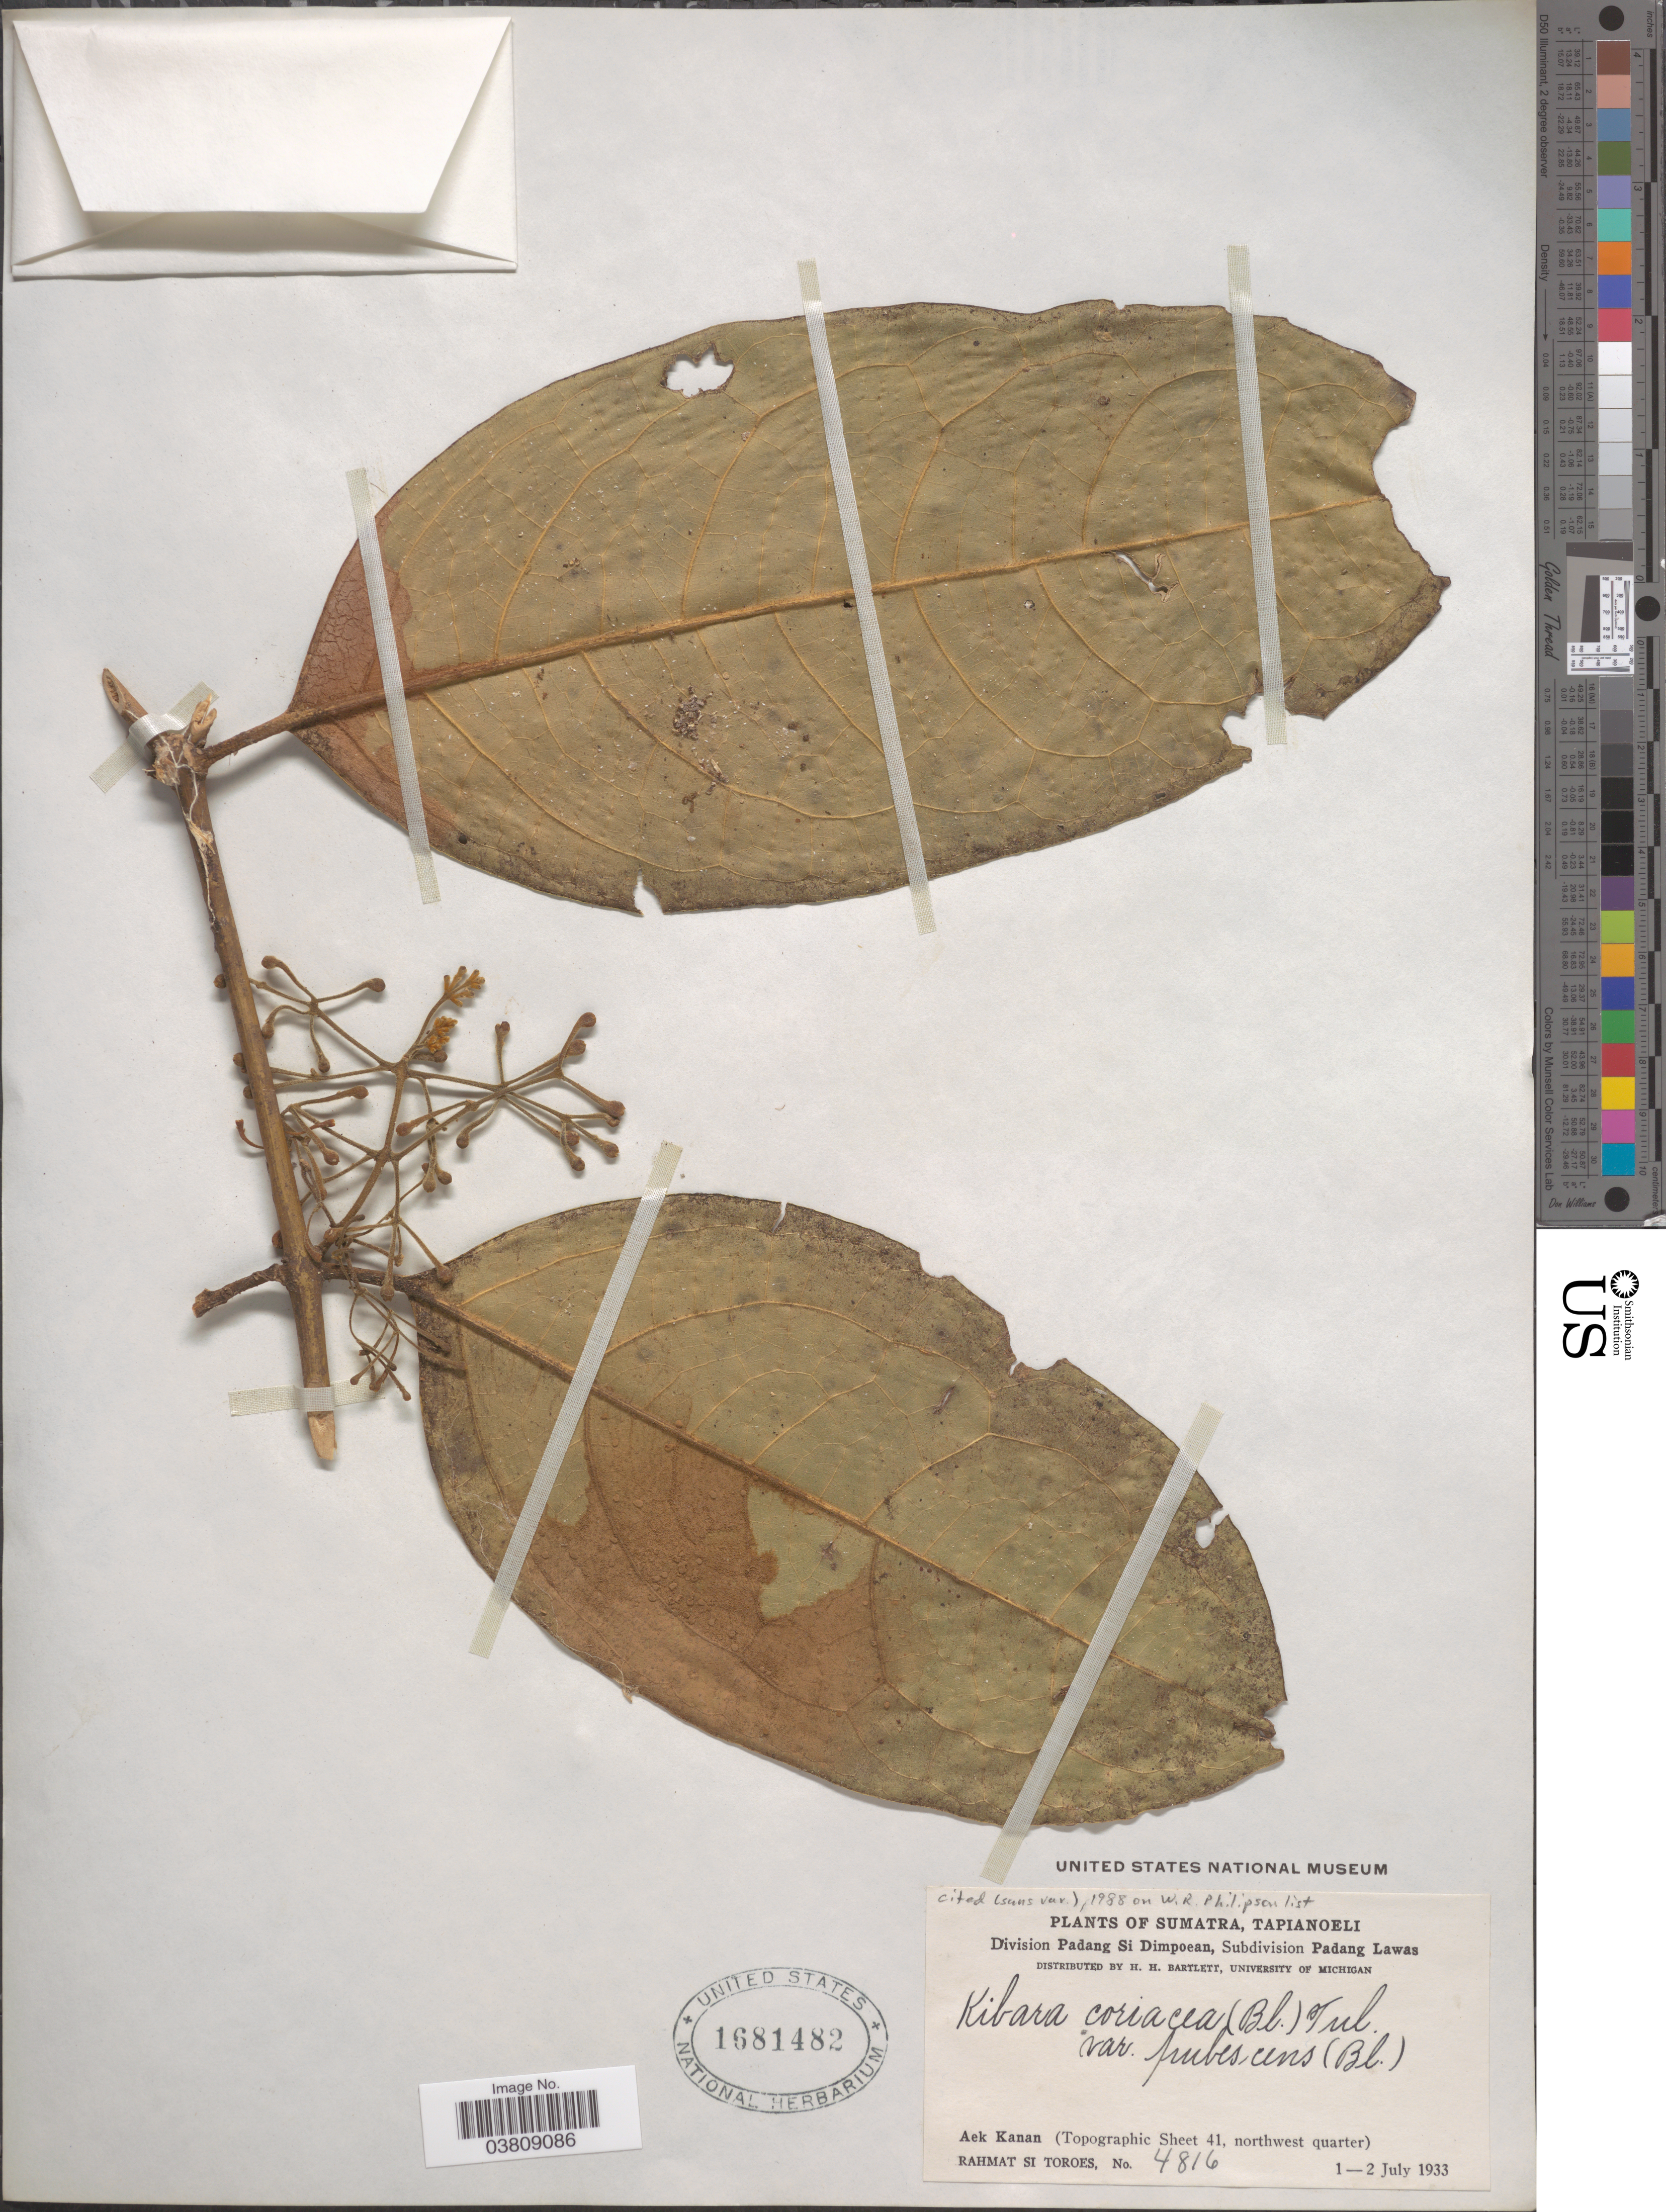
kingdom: Plantae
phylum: Tracheophyta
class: Magnoliopsida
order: Laurales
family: Monimiaceae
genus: Kibara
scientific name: Kibara coriacea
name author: (Blume) Hook. f. & Thomson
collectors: Rahmat Si Boeea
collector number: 4816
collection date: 1933-07-01/1933-07-02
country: Indonesia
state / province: Sumatra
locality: Tapianoeli. Division Padang Si Dimpoean,Subdivision Padang Lawas. Aek Kanan (Topographic Sheet 41, northwest quarter).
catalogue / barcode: US 1681482